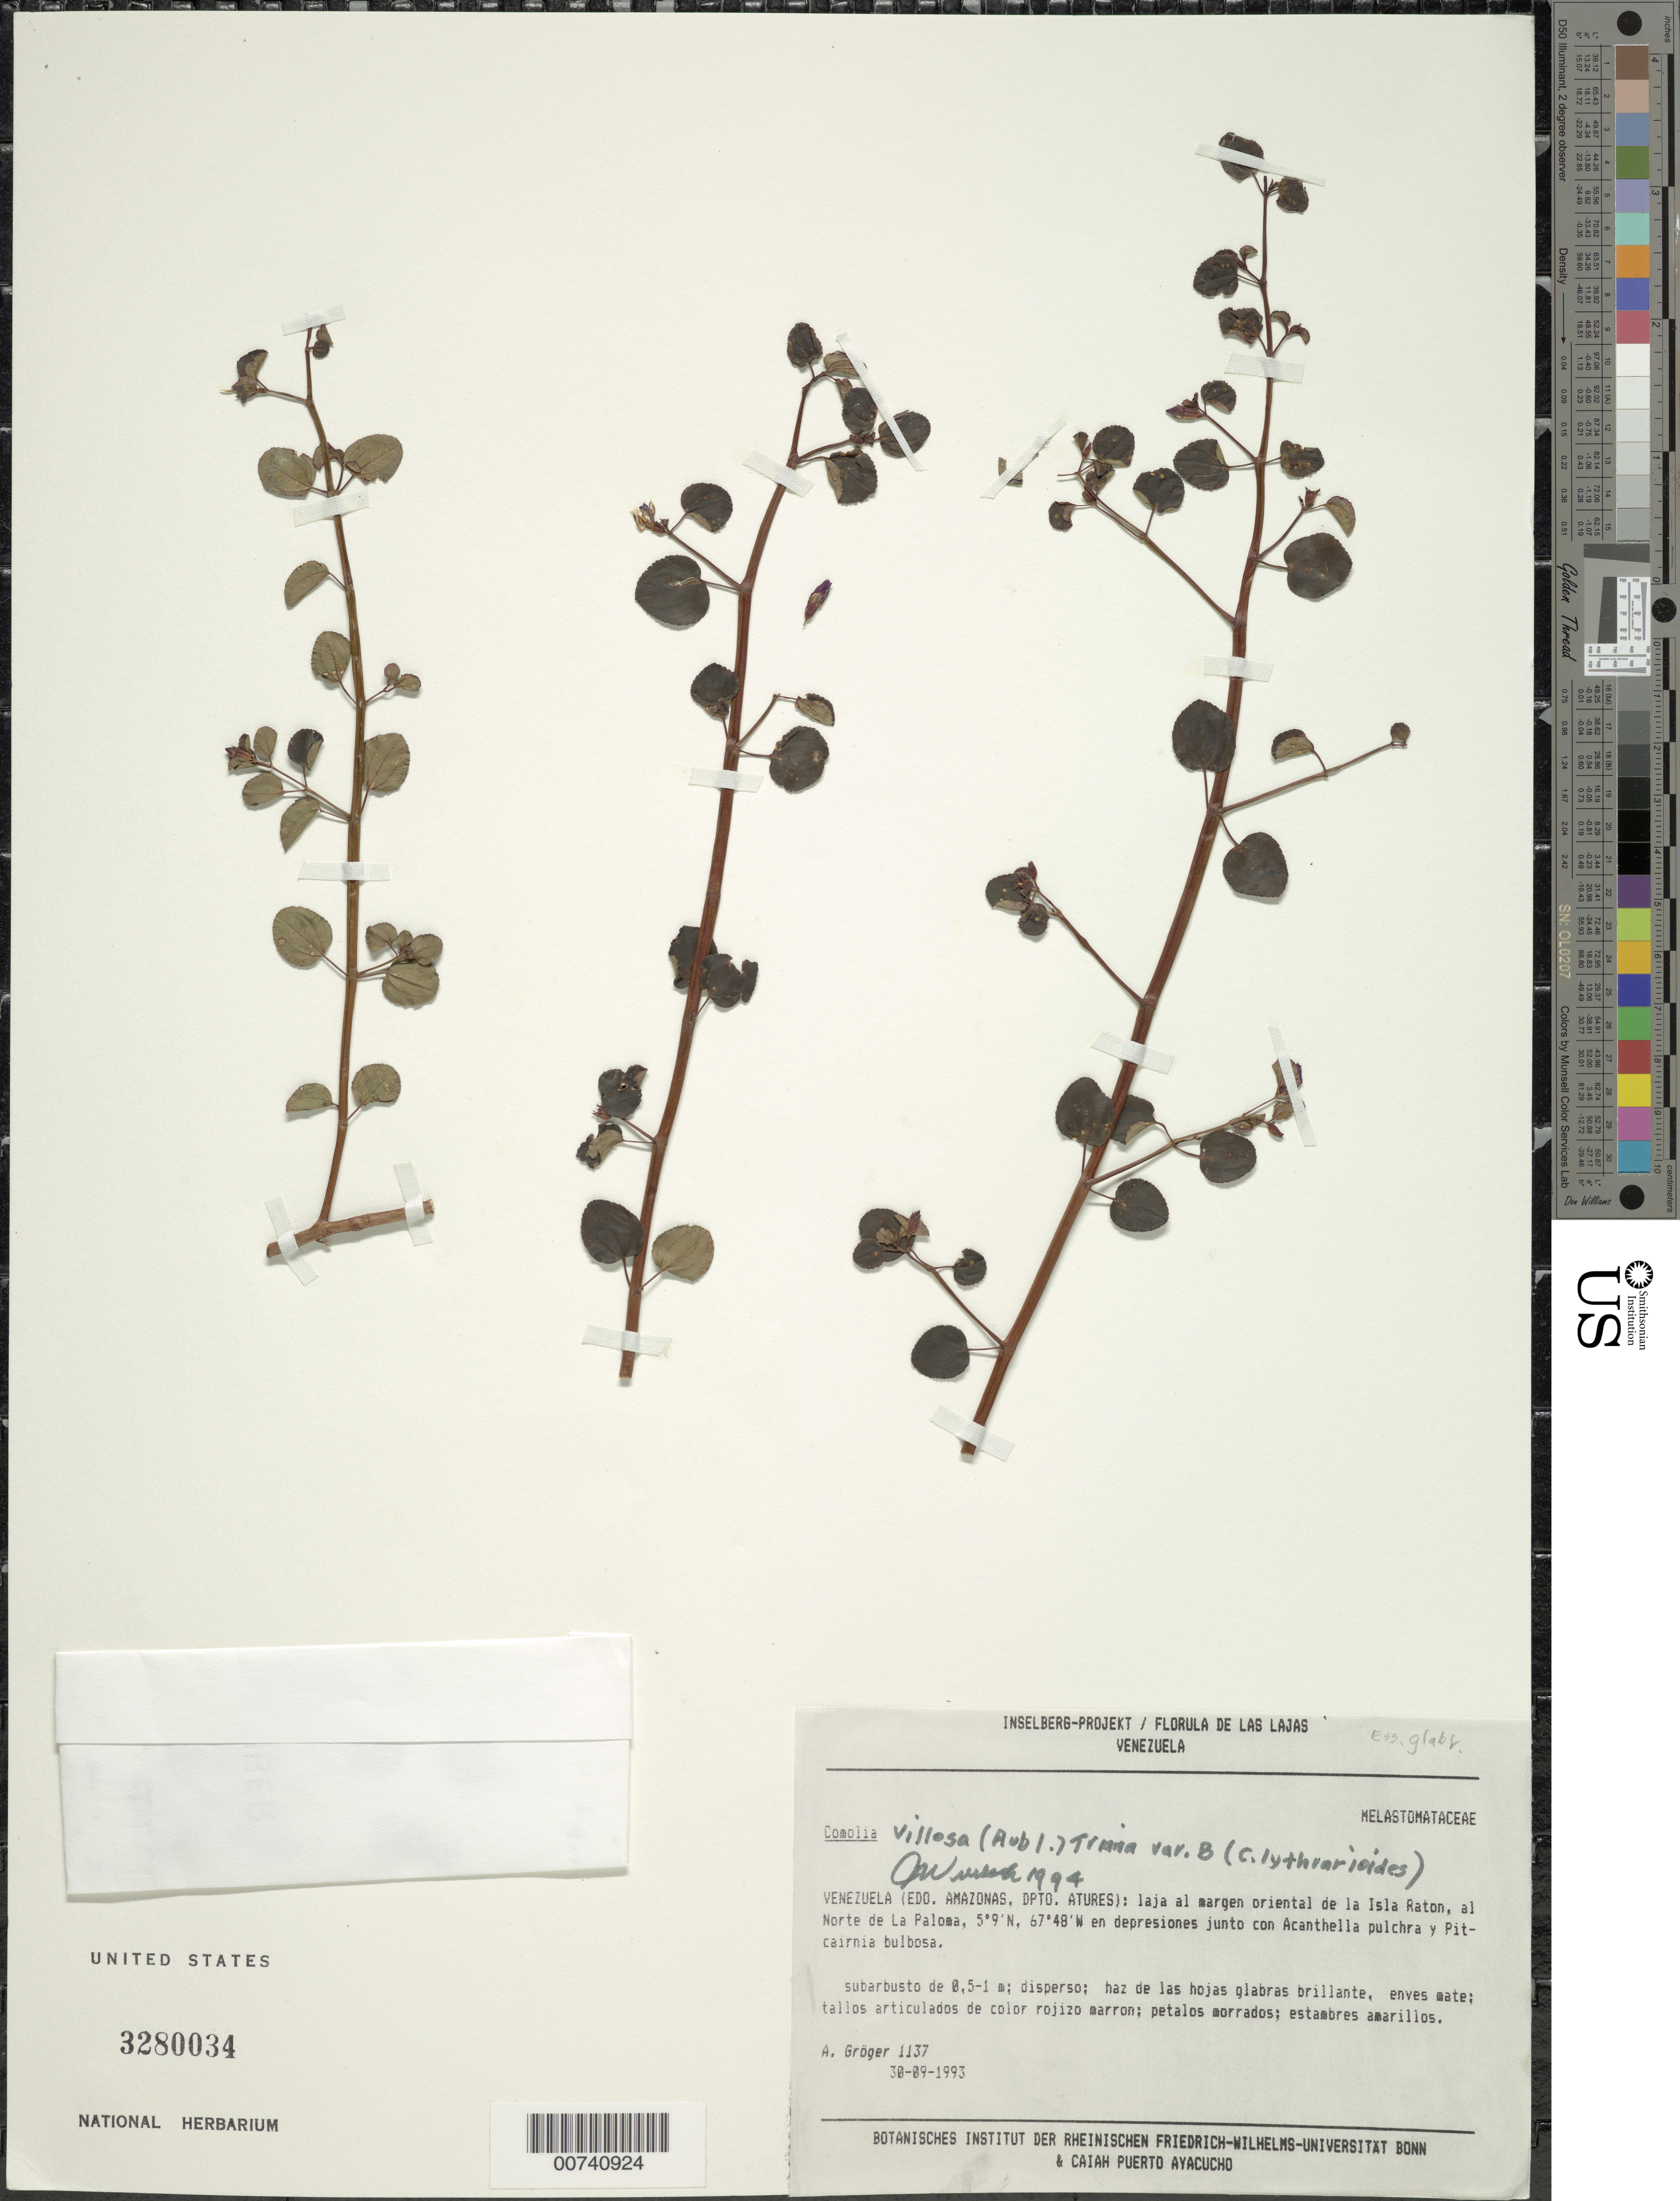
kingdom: Plantae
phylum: Tracheophyta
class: Magnoliopsida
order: Myrtales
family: Melastomataceae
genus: Comolia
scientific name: Comolia sp. nov. 6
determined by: Nunes da Silva, Diego, (RB), Jardim Botanico do Rio de Janeiro - Herbario (BRAZIL)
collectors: A. Gröger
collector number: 1137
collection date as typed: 30-Sep-93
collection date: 1993-09-30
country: Venezuela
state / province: Amazonas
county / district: Atures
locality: Isla Raton, N of La Paloma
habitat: Laja al margen, en depresiones junto con Acanthella pulchra y Pitcairnia bulbosa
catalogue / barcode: US 3280034